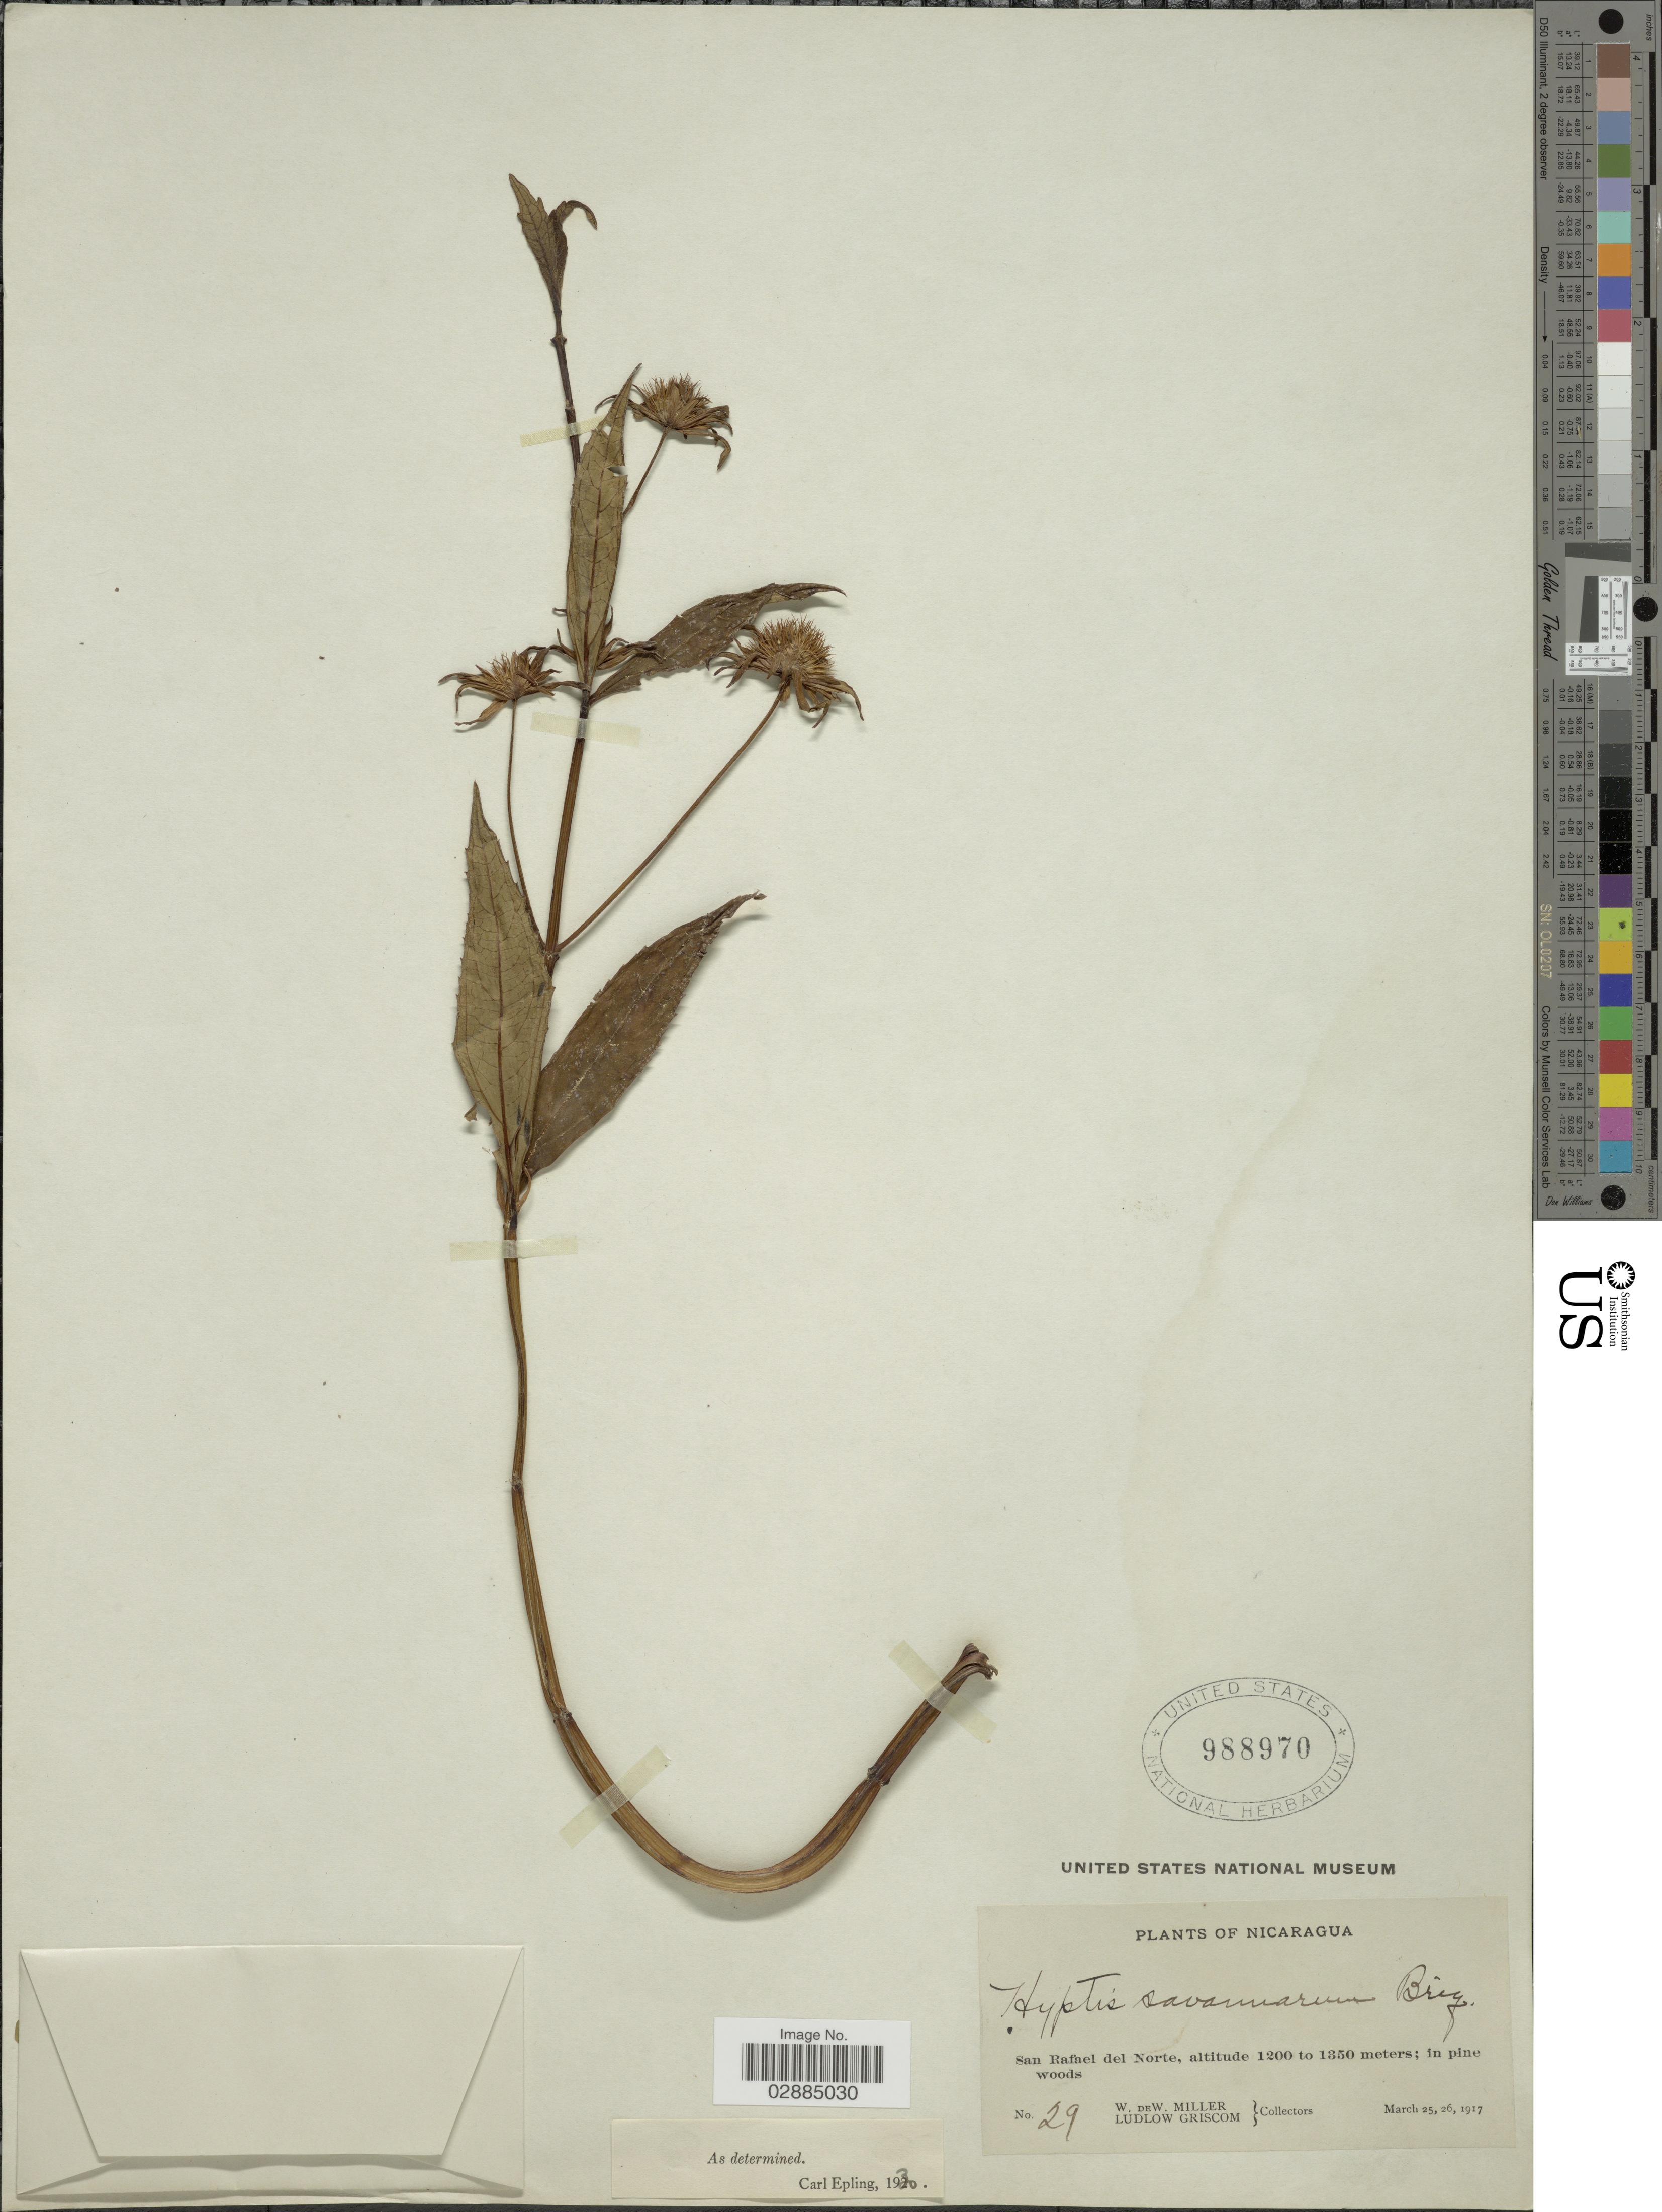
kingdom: Plantae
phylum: Tracheophyta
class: Magnoliopsida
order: Lamiales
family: Lamiaceae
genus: Hyptis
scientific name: Hyptis savannarum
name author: Briq.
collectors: W. W. Miller & L. Griscom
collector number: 29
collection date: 1917-03-25/1917-03-26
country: Nicaragua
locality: San Rafael del Norte.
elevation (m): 1200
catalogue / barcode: US 988970